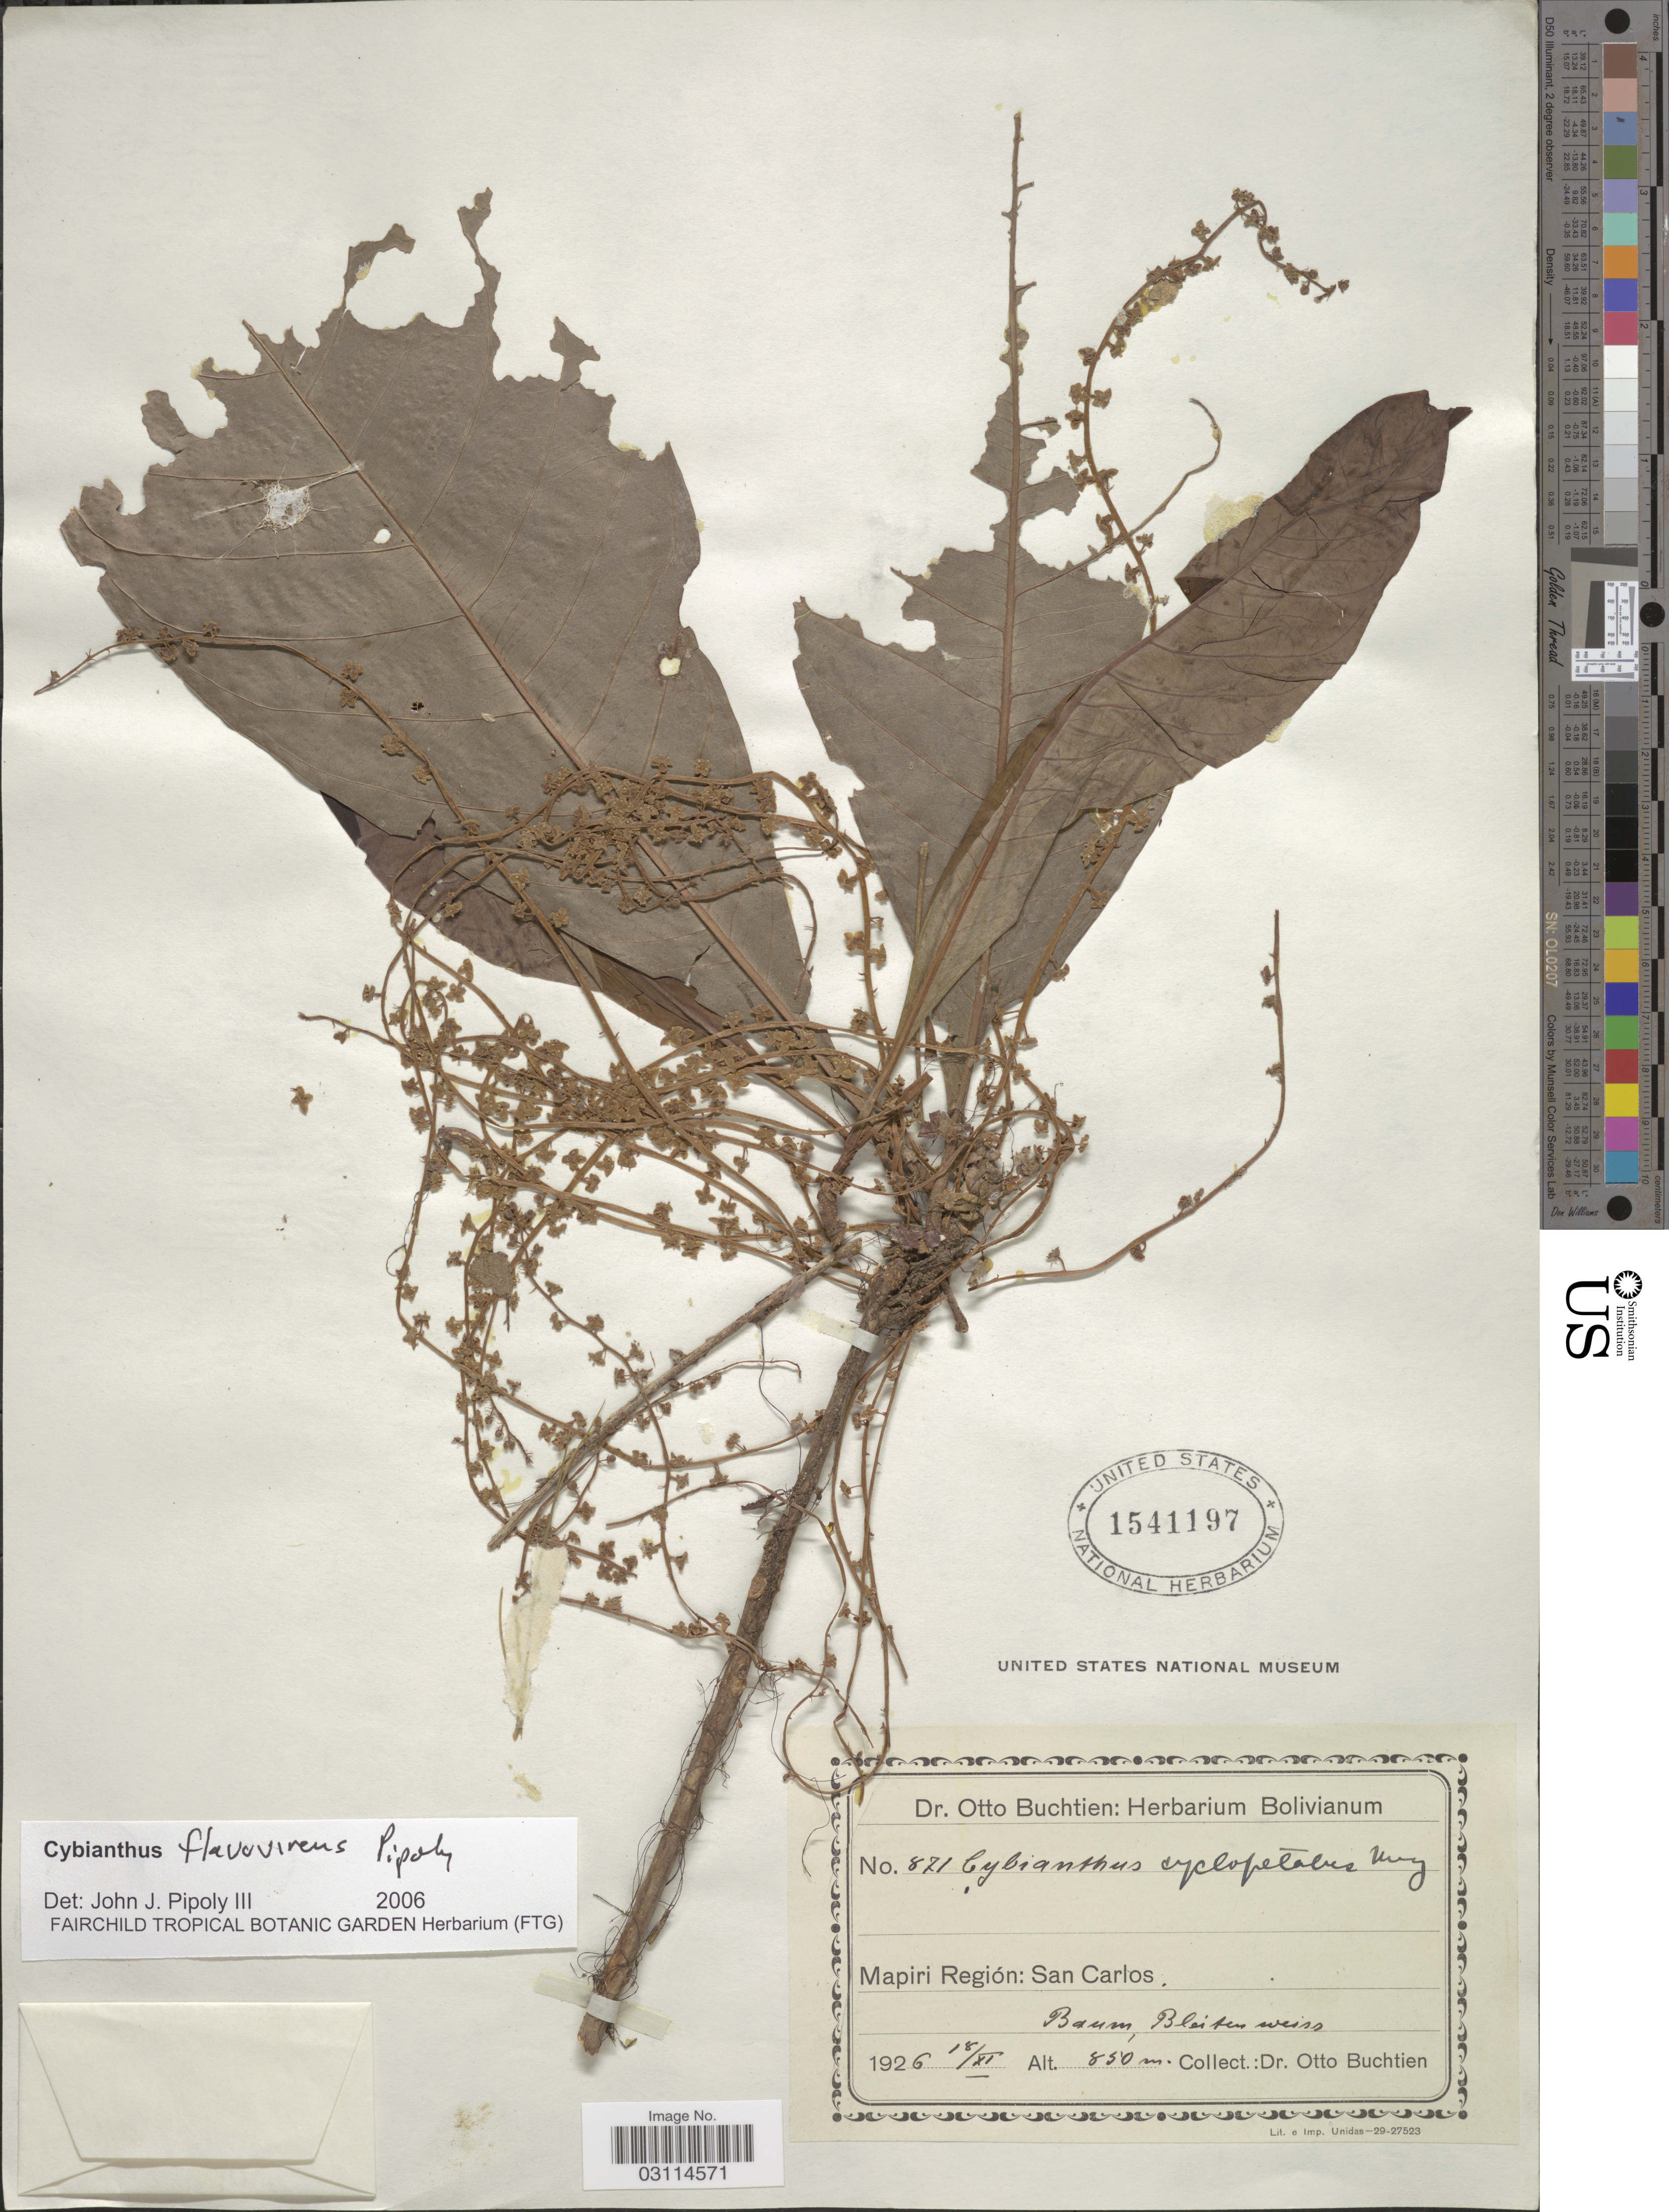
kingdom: Plantae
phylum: Tracheophyta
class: Magnoliopsida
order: Ericales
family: Primulaceae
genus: Cybianthus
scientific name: Cybianthus flavovirens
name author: Pipoly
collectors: O. Buchtien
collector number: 871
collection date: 1926-11-18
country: Bolivia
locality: Mapiri Región: San Carlos. Baum, Bleiten weiss.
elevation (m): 850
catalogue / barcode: US 1541197